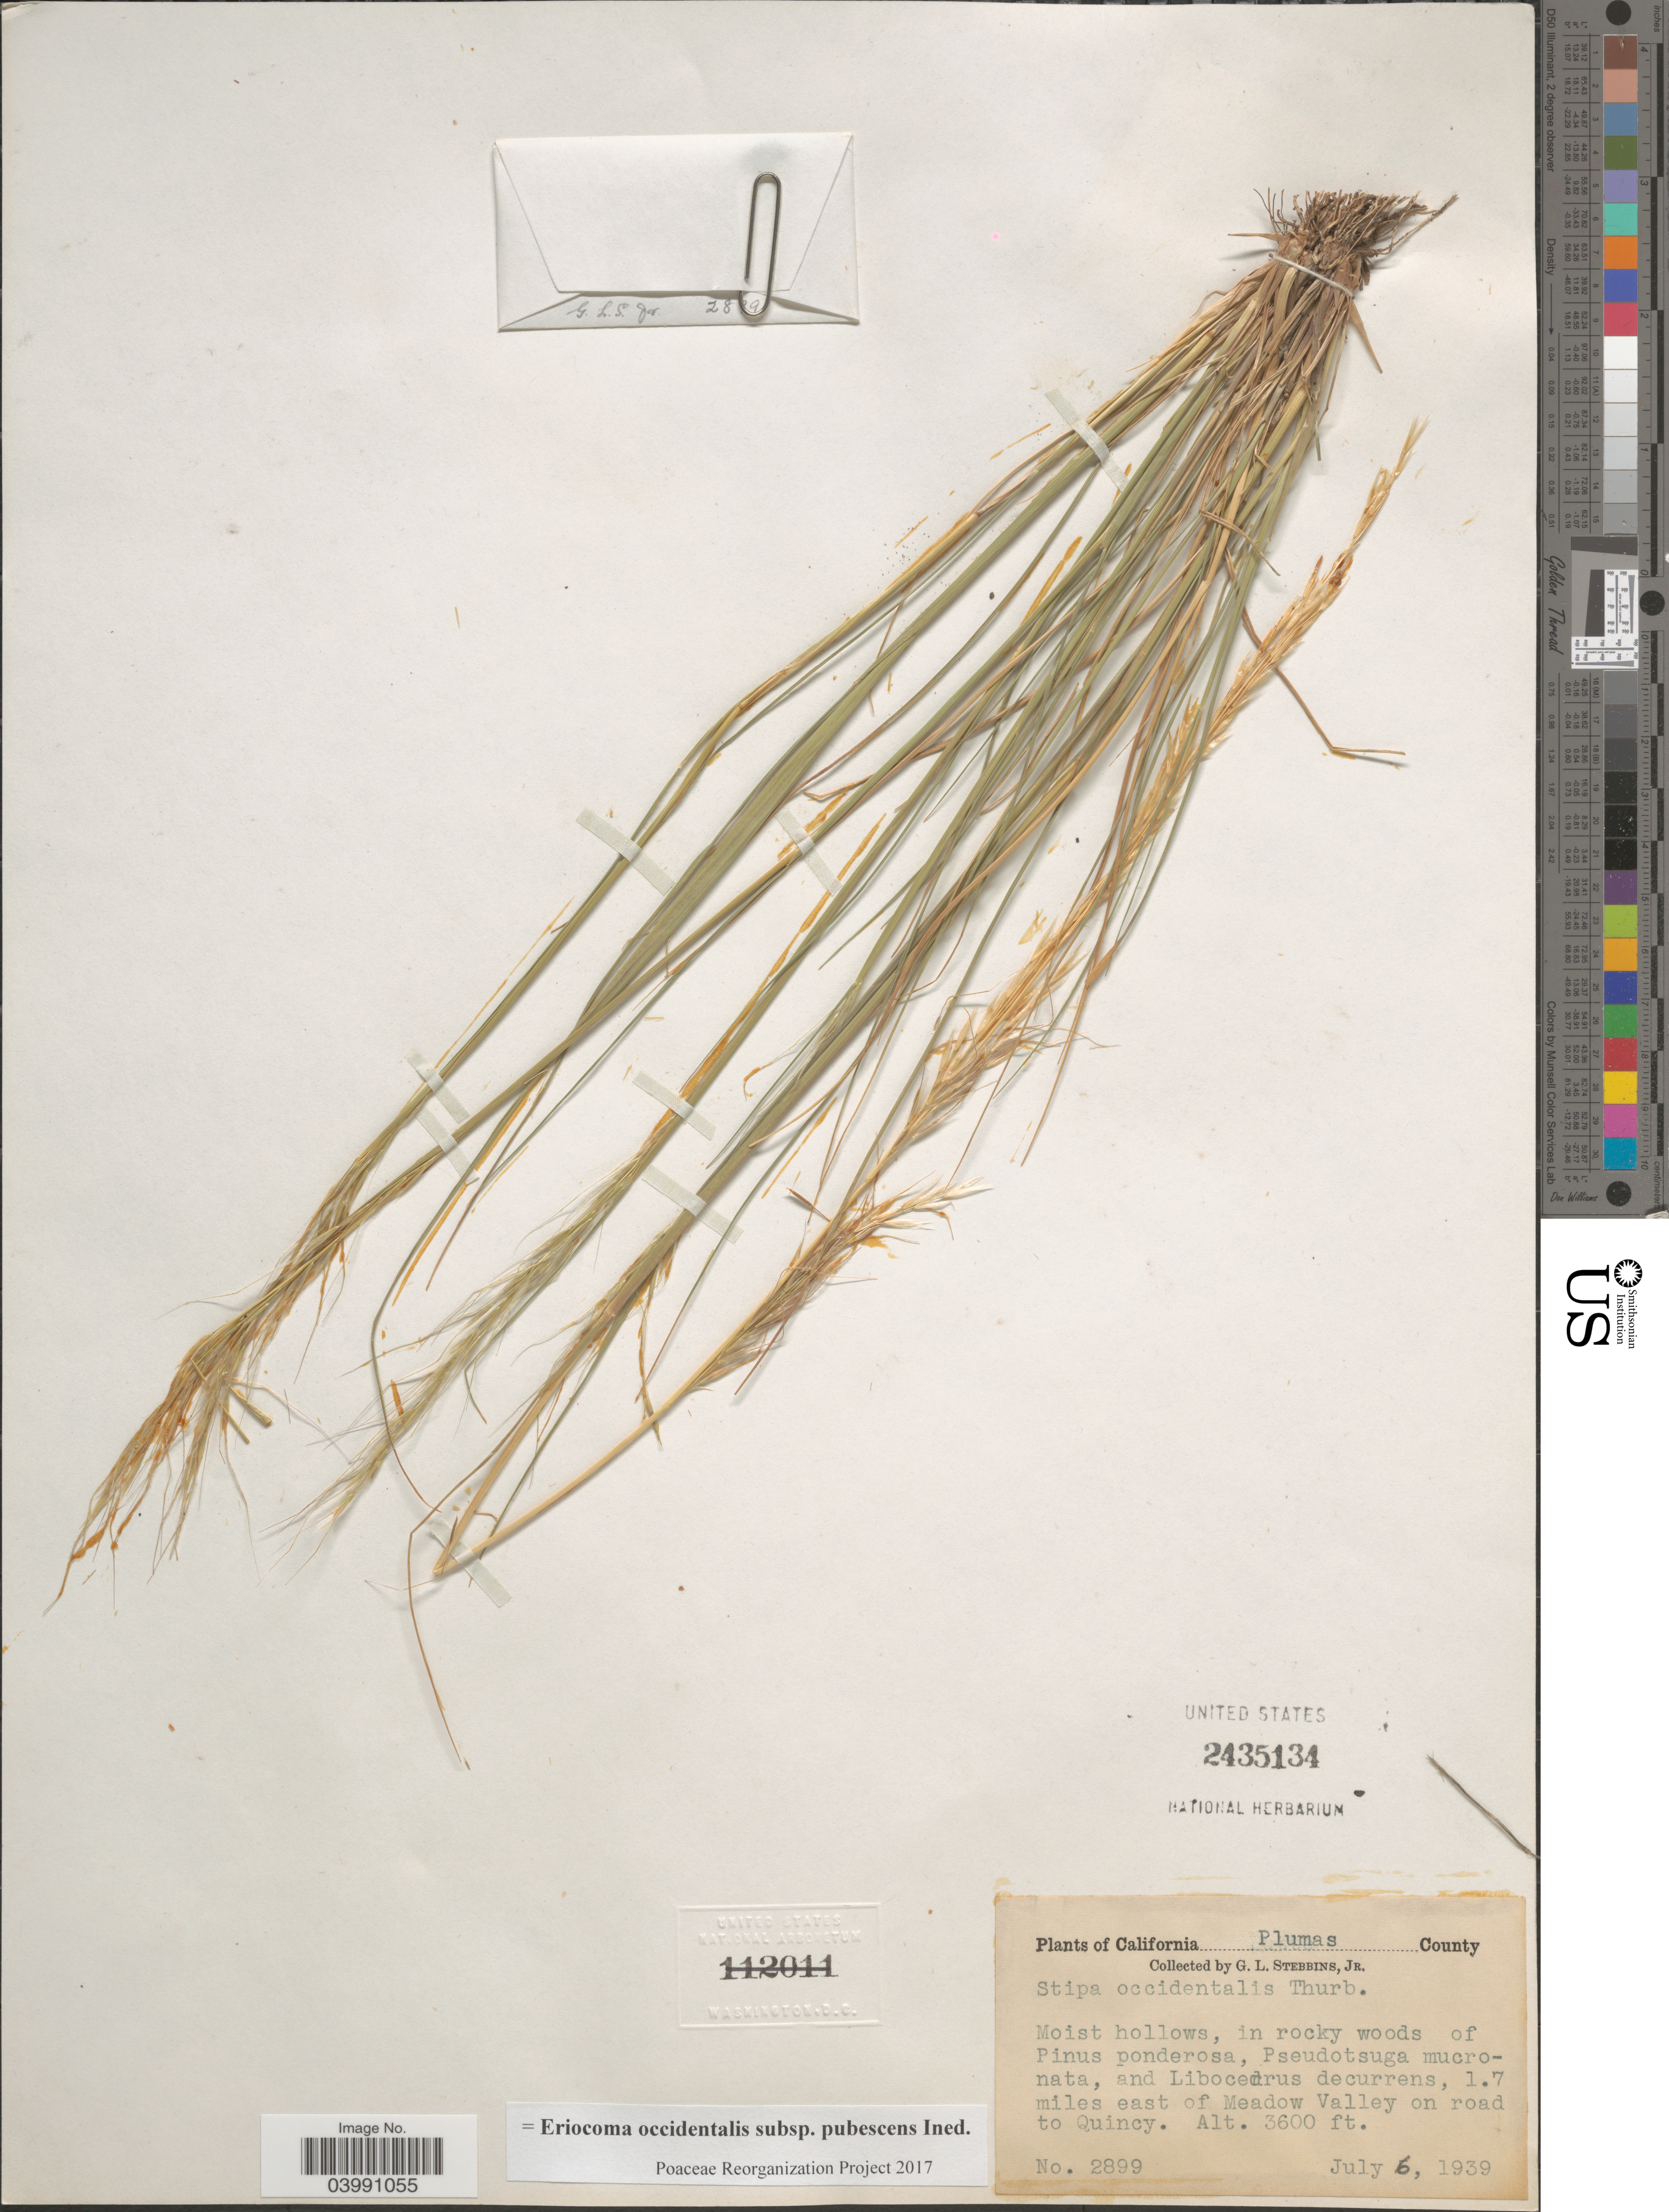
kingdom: Plantae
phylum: Tracheophyta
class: Liliopsida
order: Poales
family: Poaceae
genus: Eriocoma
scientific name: Eriocoma occidentalis subsp. pubescens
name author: (Vasey) Romasch.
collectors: G. L. Stebbins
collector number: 2899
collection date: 1939-07-06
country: United States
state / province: California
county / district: Plumas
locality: Plumas County. 1.7 miles east of Meadow Valley on road to Quincy.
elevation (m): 1097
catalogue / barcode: US 2435134